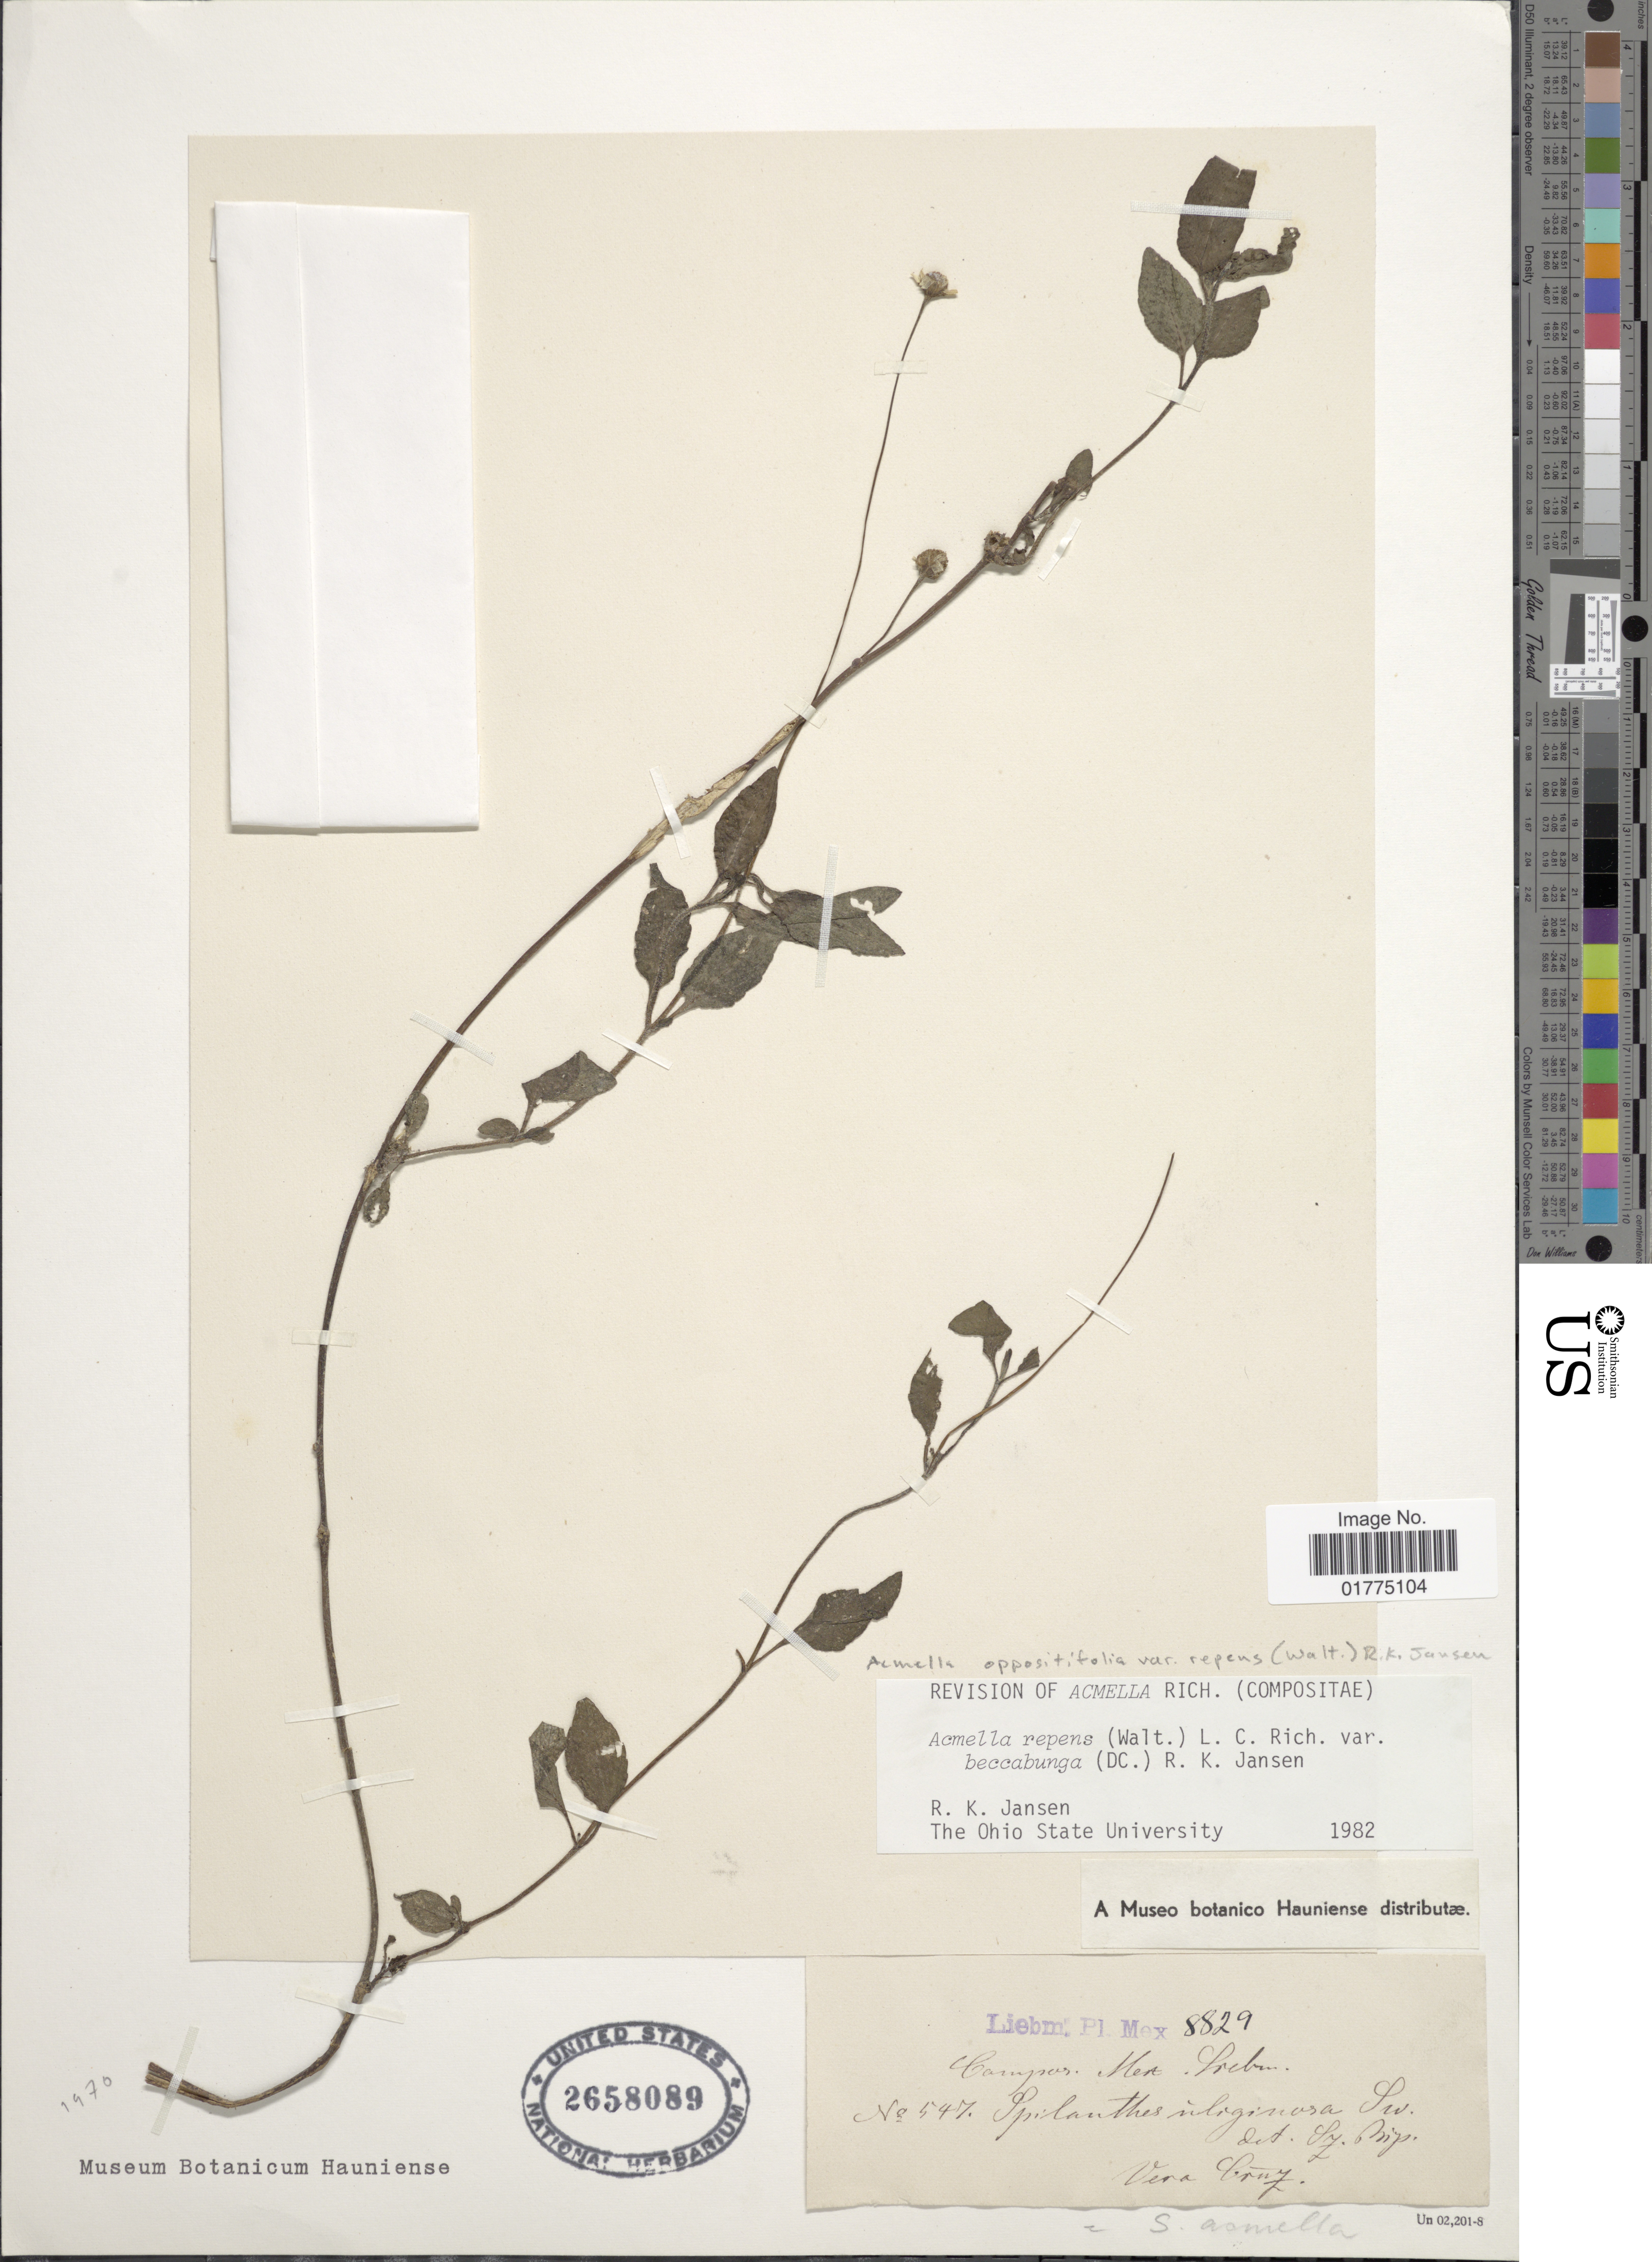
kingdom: Plantae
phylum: Tracheophyta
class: Magnoliopsida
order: Asterales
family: Asteraceae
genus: Acmella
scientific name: Acmella repens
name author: (Walter) Rich.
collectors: Liebmann, --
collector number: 547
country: Mexico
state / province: Veracruz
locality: Vera Cruz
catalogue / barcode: US 2658089